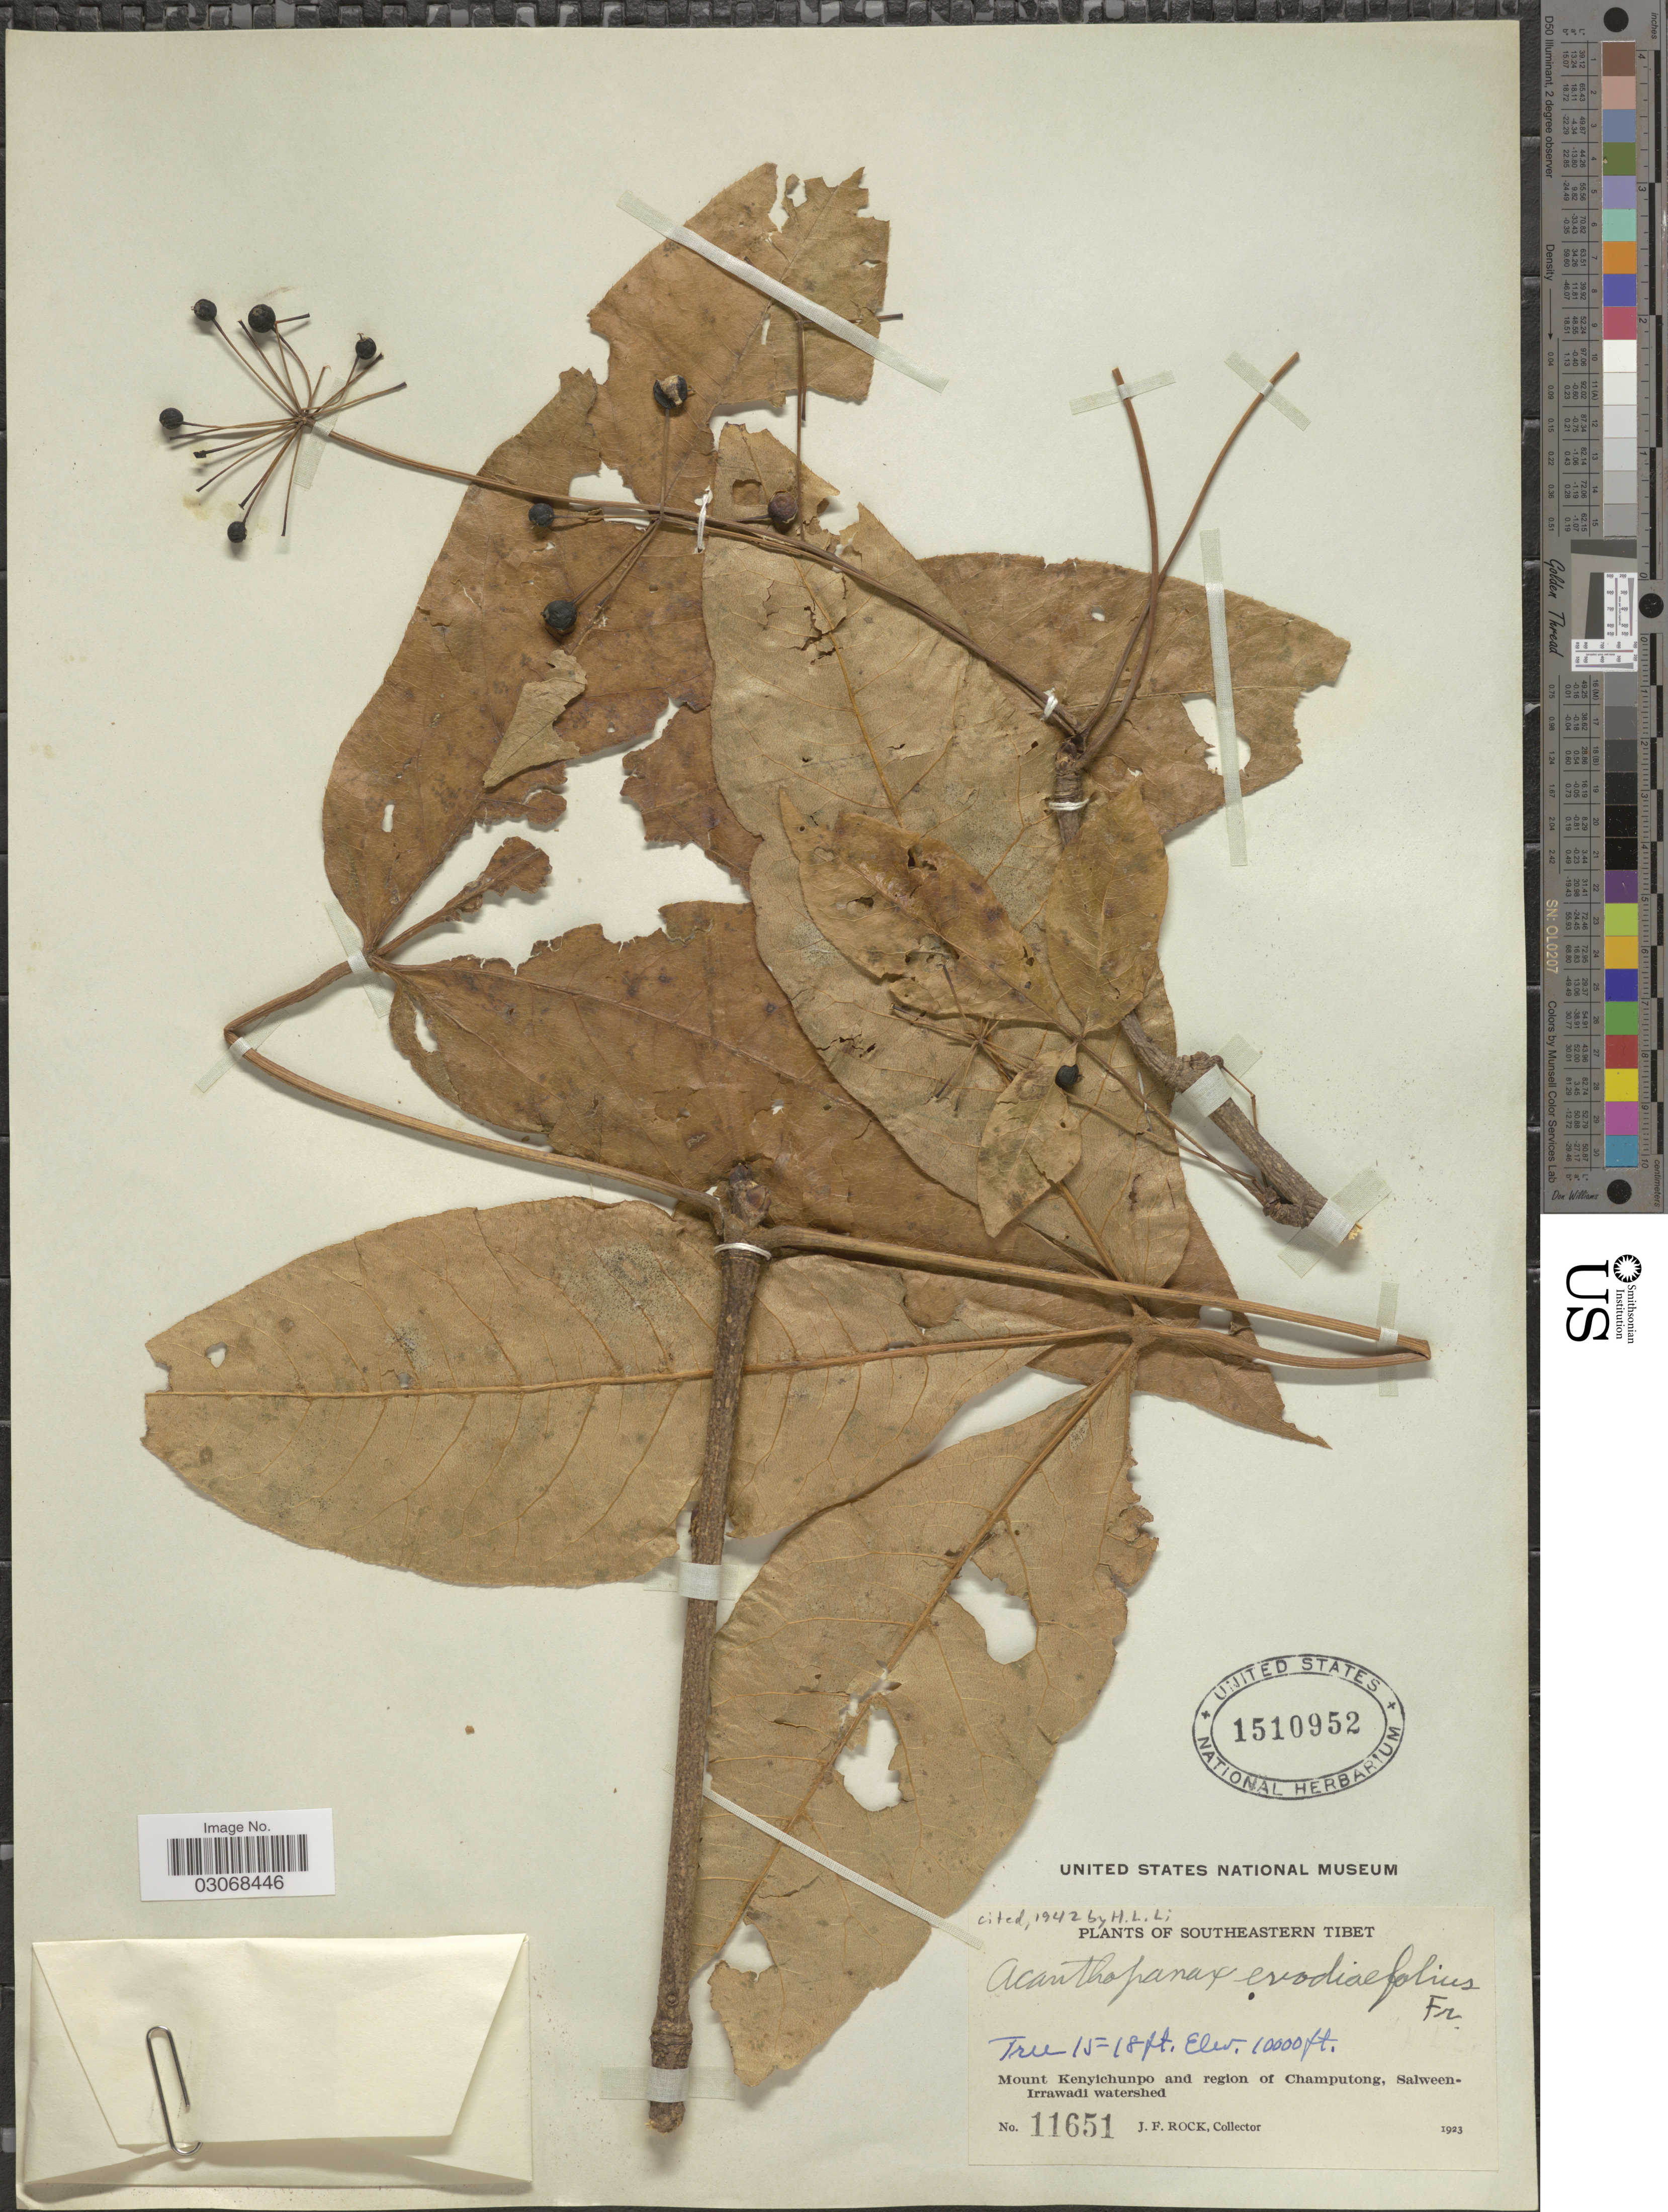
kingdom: Plantae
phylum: Tracheophyta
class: Magnoliopsida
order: Apiales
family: Araliaceae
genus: Gamblea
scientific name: Gamblea ciliata var. evodiifolia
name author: (Franch.) C.B. Shang et al.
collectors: J. Rock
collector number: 11651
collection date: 1923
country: China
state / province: Xizang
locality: Southeastern Tibet, Mount Kenyichunpo and region of Champutong, Salween-Irrawadi watershed.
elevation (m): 3048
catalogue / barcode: US 1510952